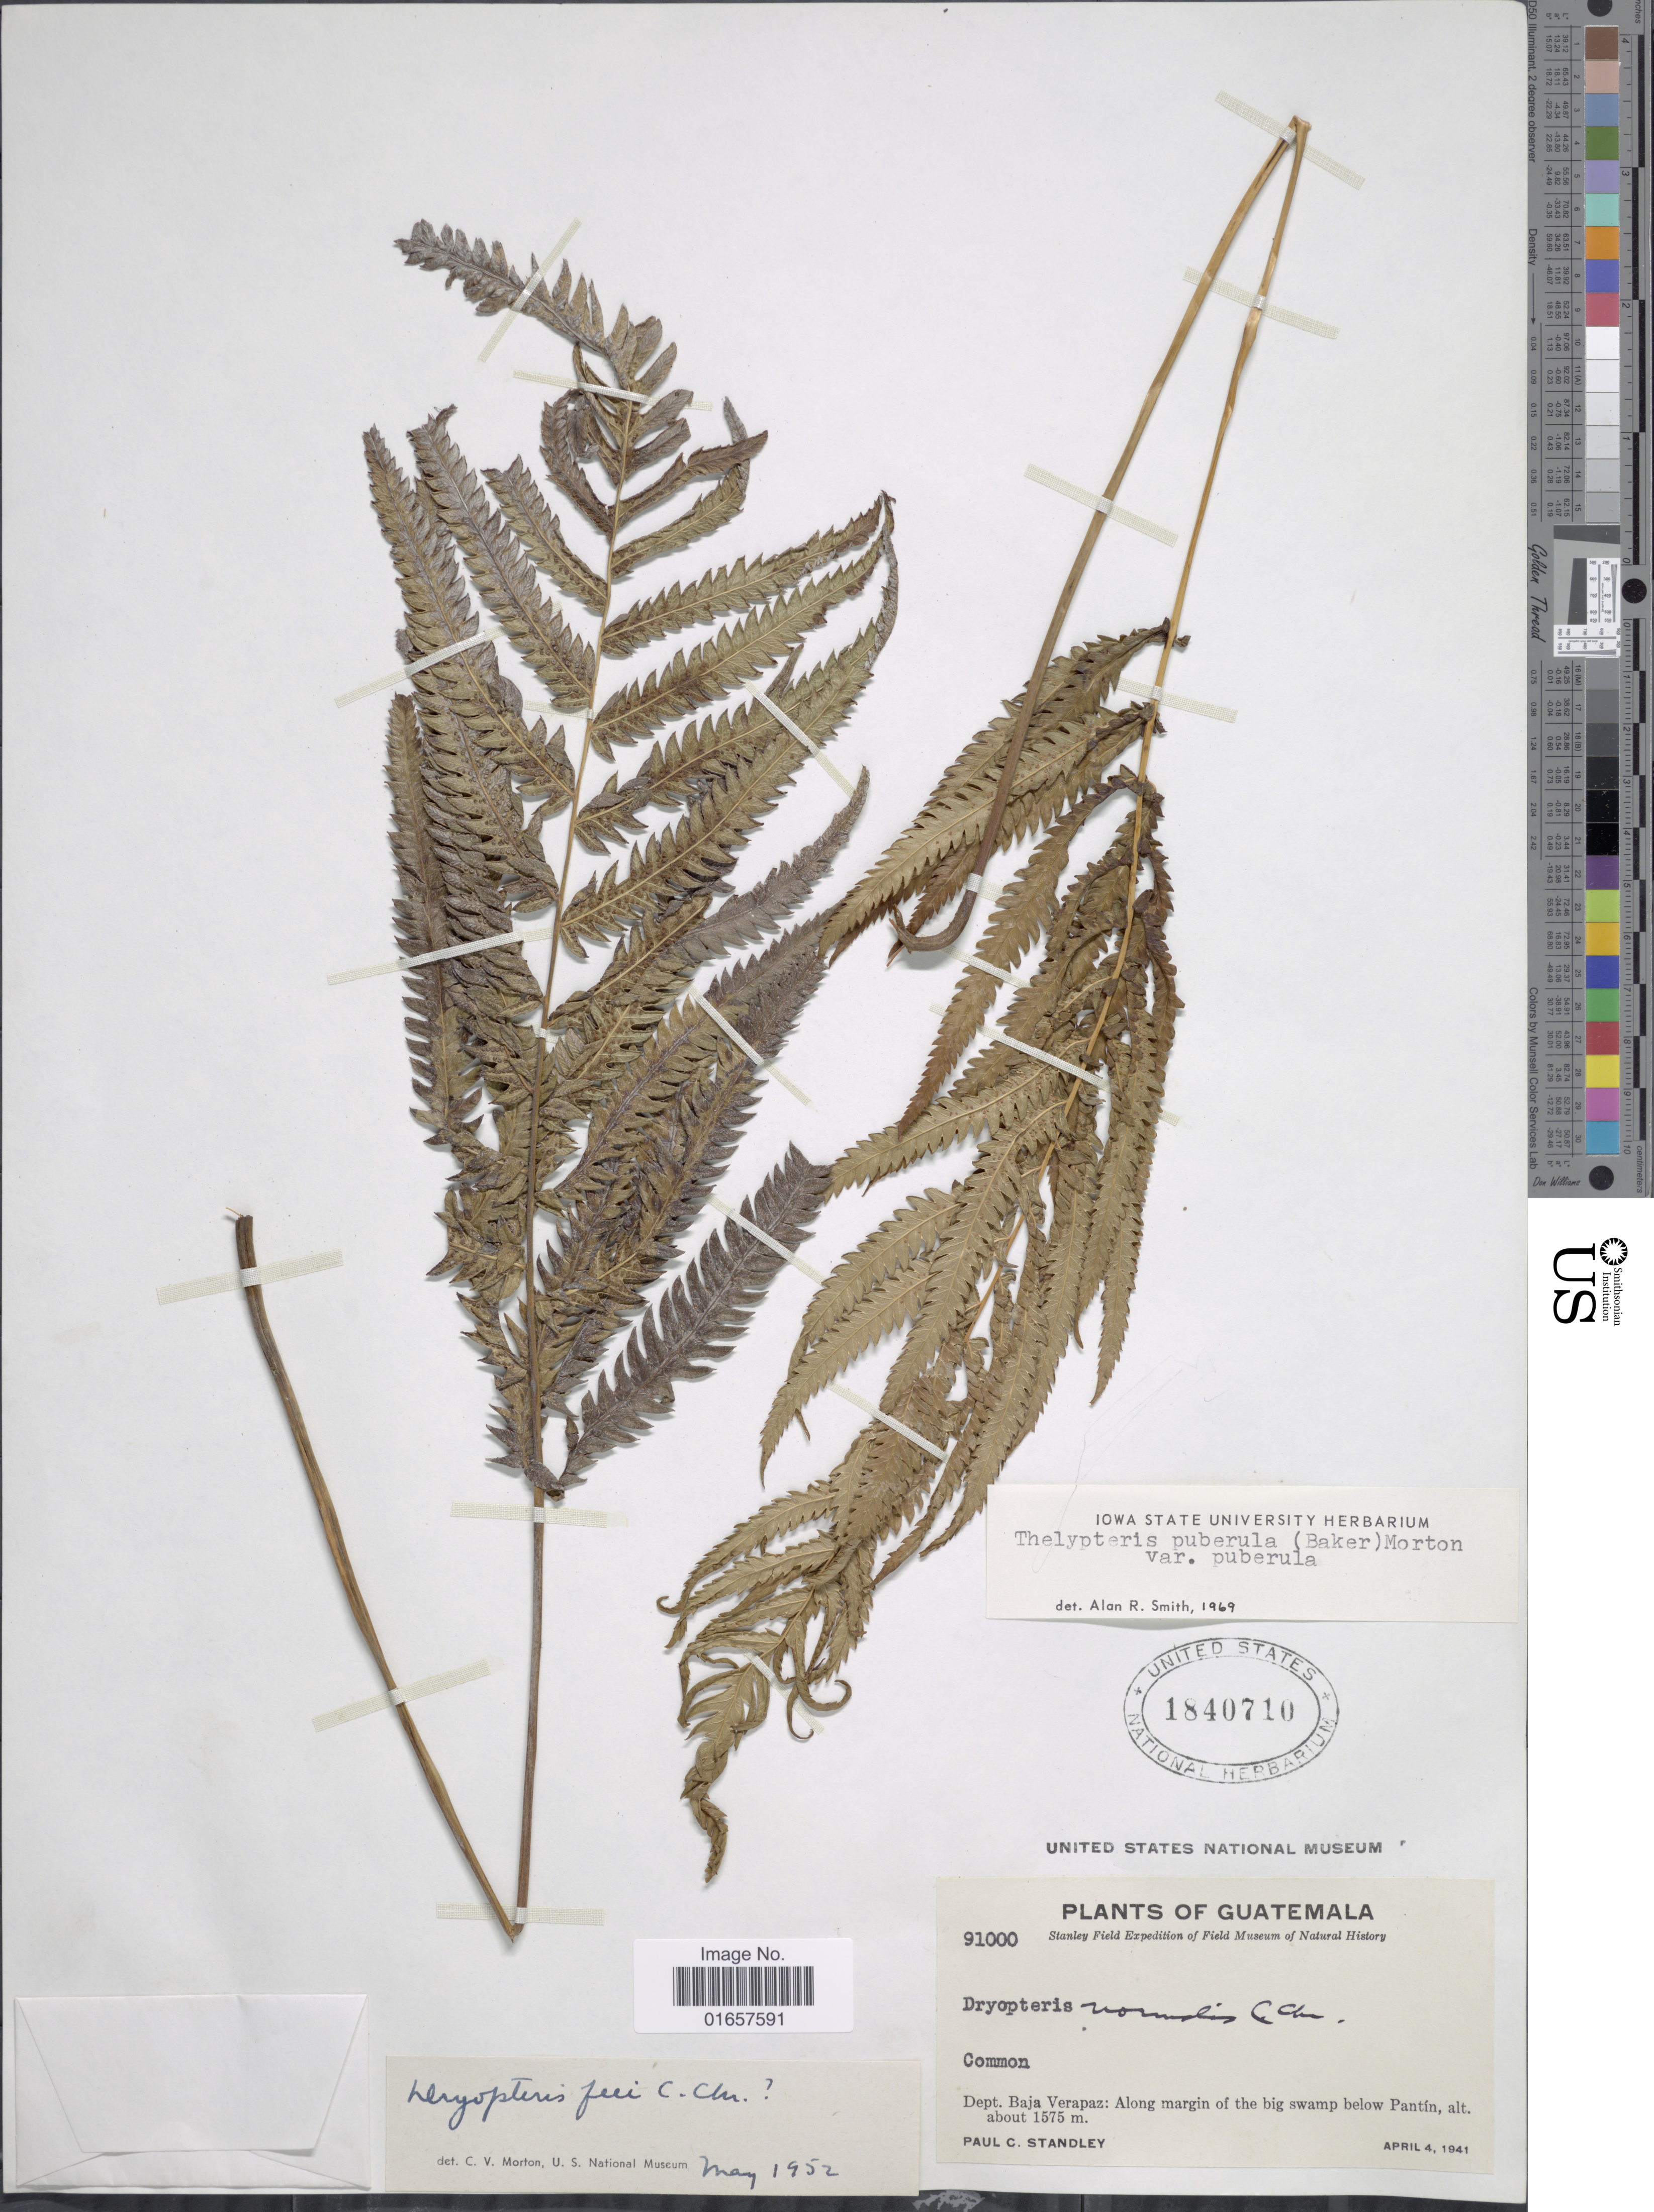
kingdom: Plantae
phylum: Tracheophyta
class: Polypodiopsida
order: Polypodiales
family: Thelypteridaceae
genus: Christella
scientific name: Christella puberula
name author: (Baker) Á. Löve & D. Löve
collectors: P. C. Standley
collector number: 91000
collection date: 1941-04-04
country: Guatemala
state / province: Baja Verapaz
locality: Guatemala, Dept. Baja Verapaz: Along margin of the big swamp below Pantín.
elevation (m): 1575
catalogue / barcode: US 1840710